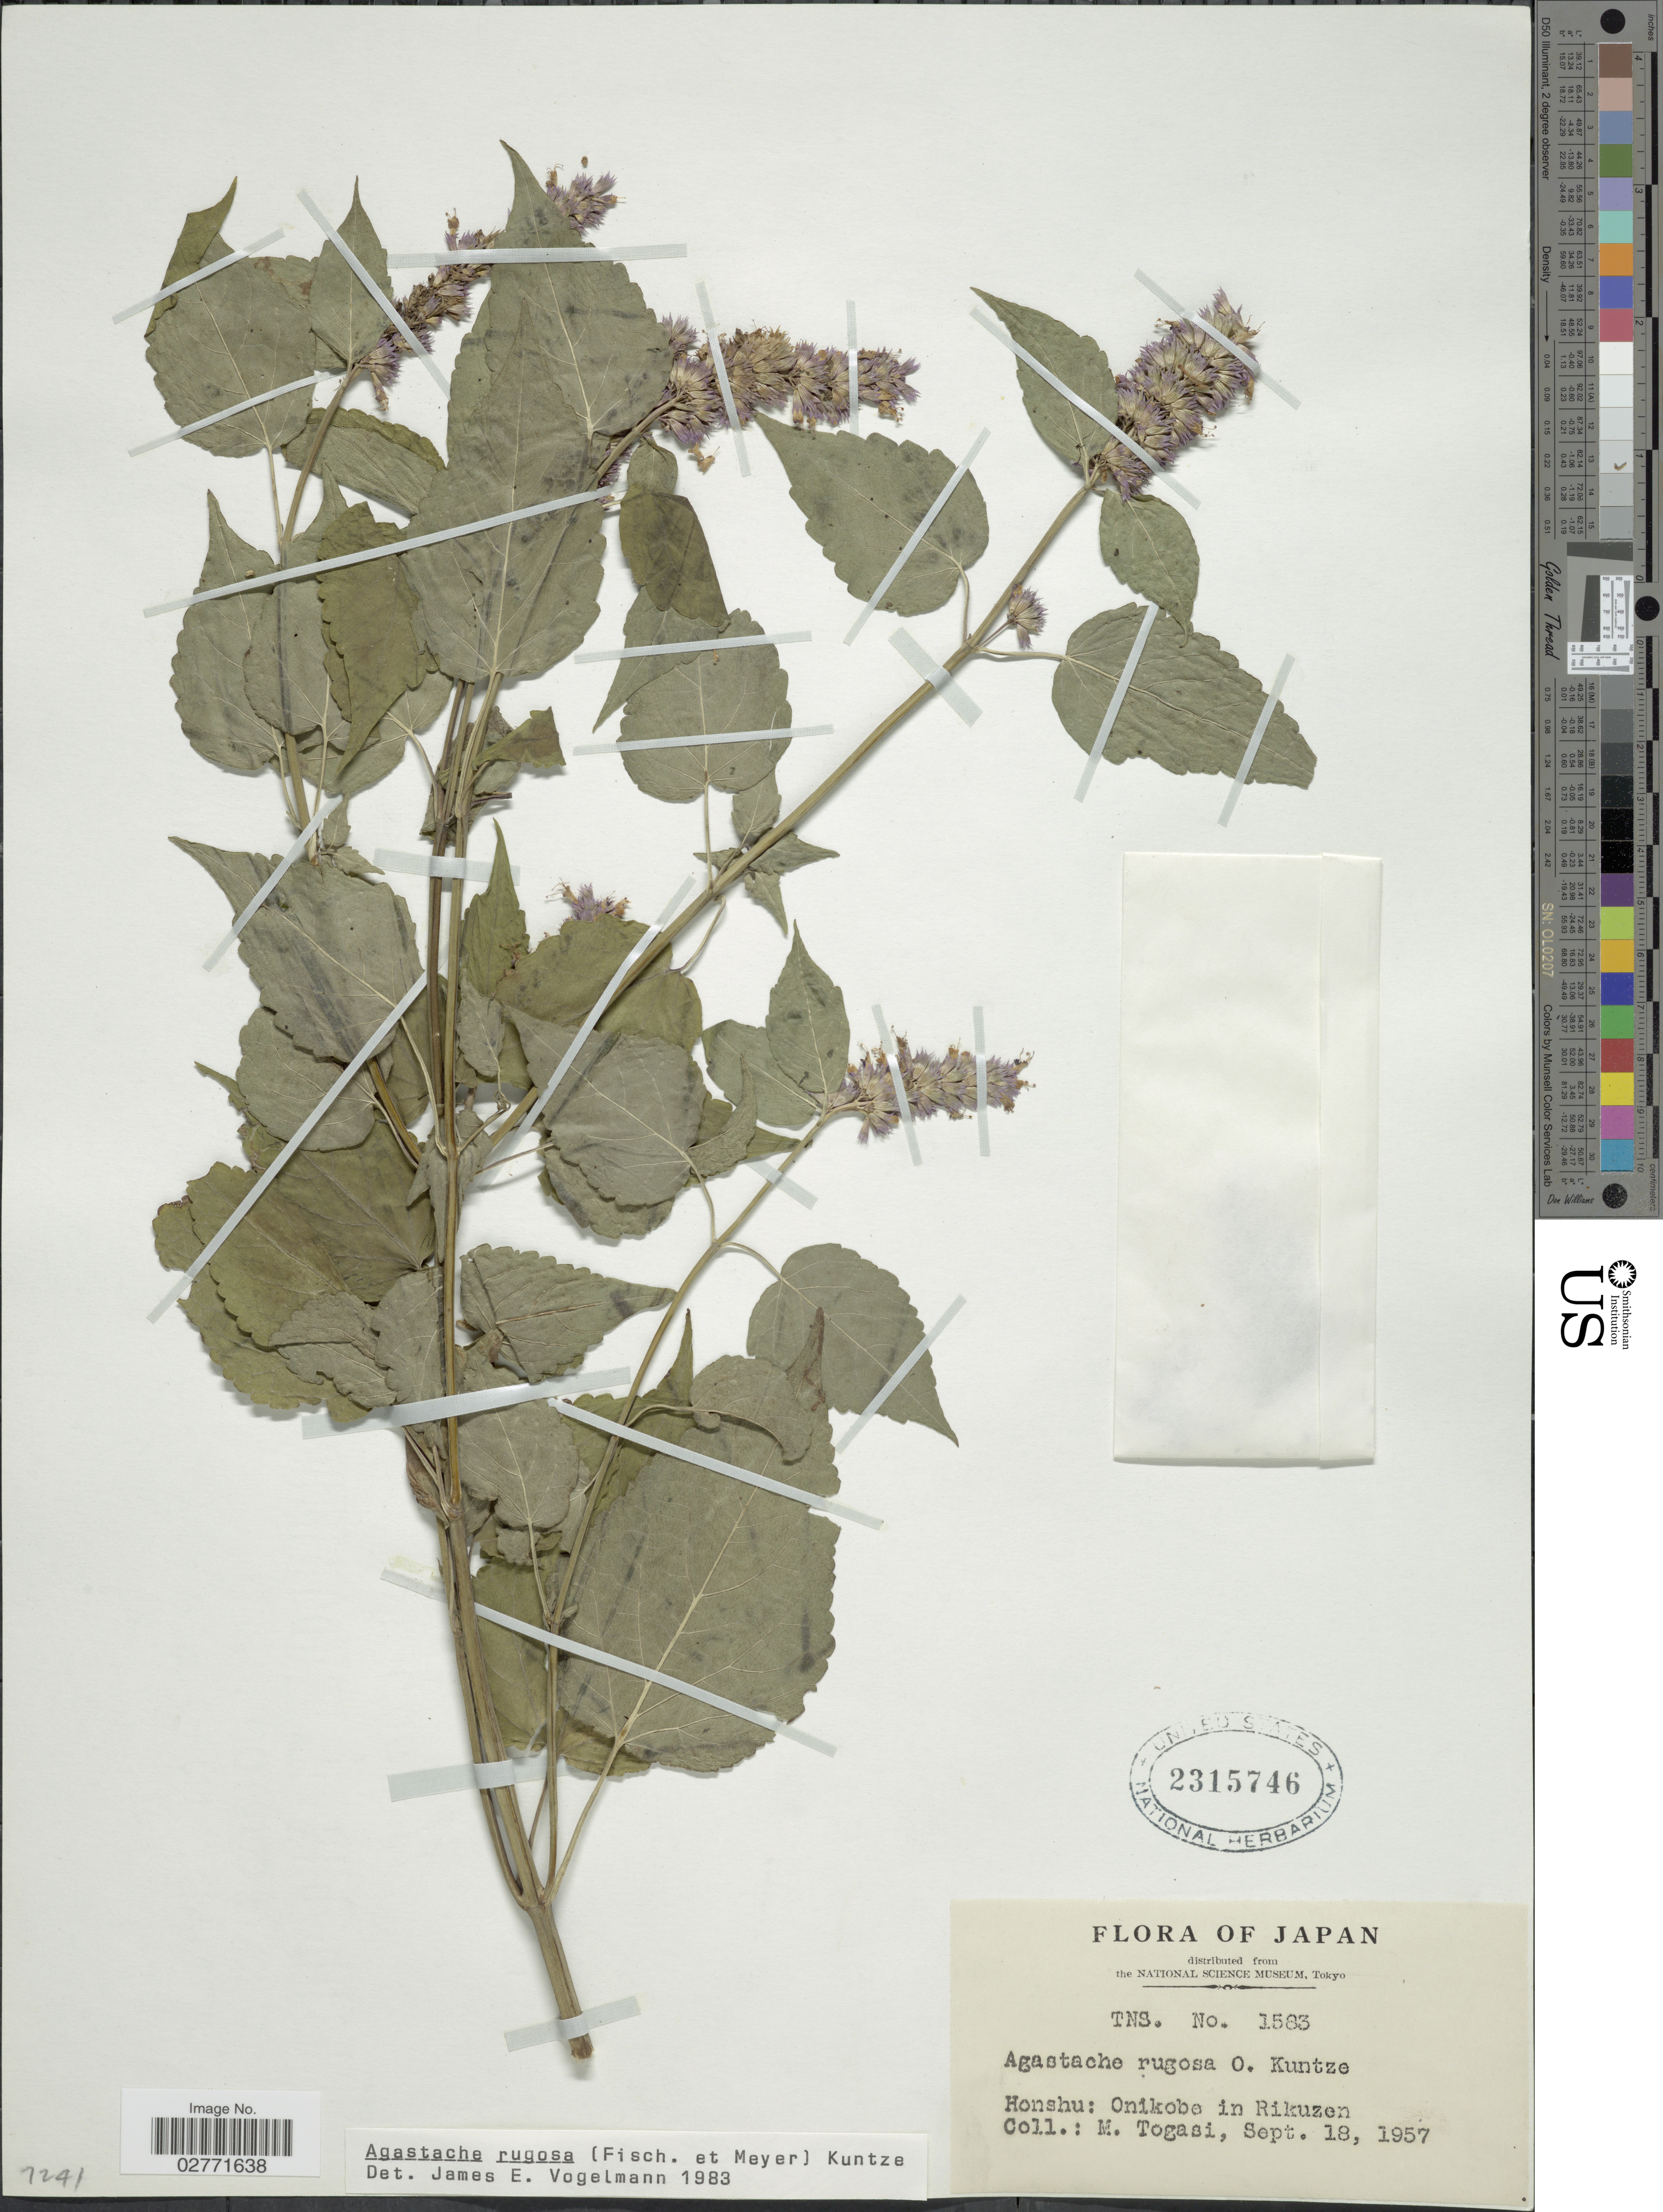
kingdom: Plantae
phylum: Tracheophyta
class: Magnoliopsida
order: Lamiales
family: Lamiaceae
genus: Agastache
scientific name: Agastache rugosa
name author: (Fisch. & C.A. Mey.) Kuntze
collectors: M. Togasi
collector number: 1583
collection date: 1957-09-18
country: Japan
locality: Honshu: Onikobe in Rikuzen.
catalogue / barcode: US 2315746